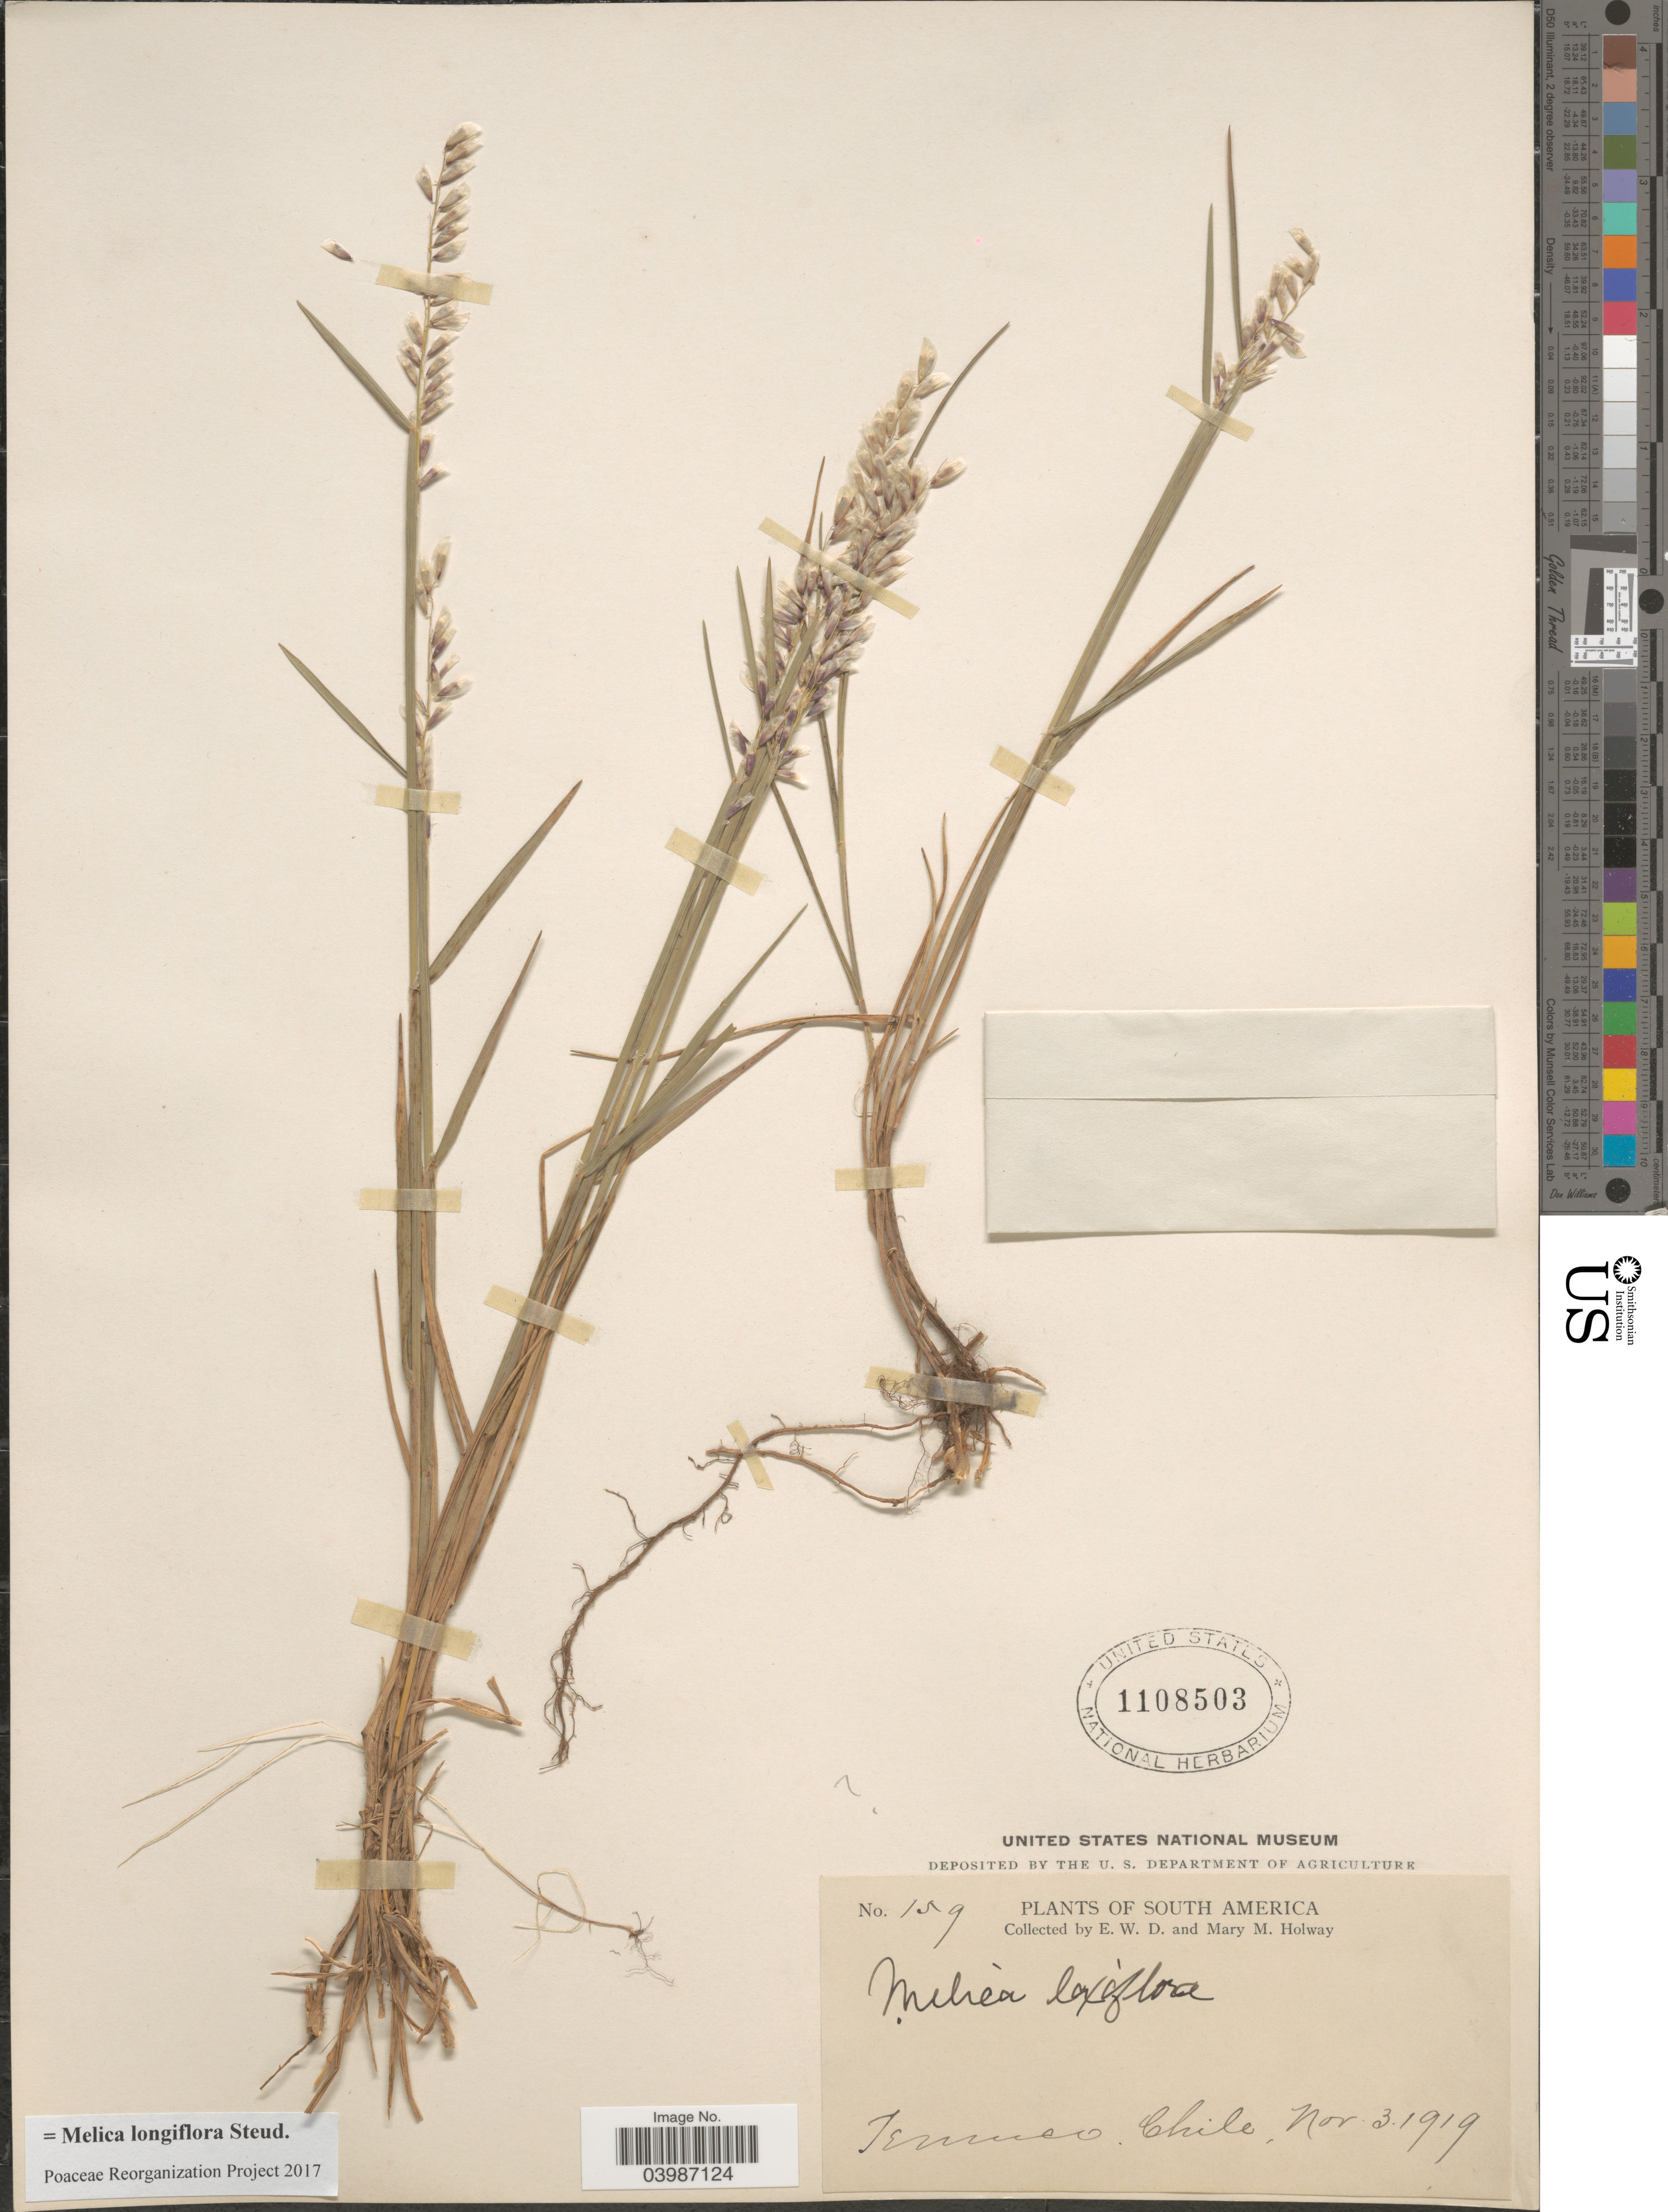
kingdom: Plantae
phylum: Tracheophyta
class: Liliopsida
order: Poales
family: Poaceae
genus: Melica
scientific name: Melica longiflora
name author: Steud.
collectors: E. W. D. Holway & M. M. Holway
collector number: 159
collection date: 1919-11-03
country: Chile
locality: Temuco.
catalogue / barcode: US 1108503